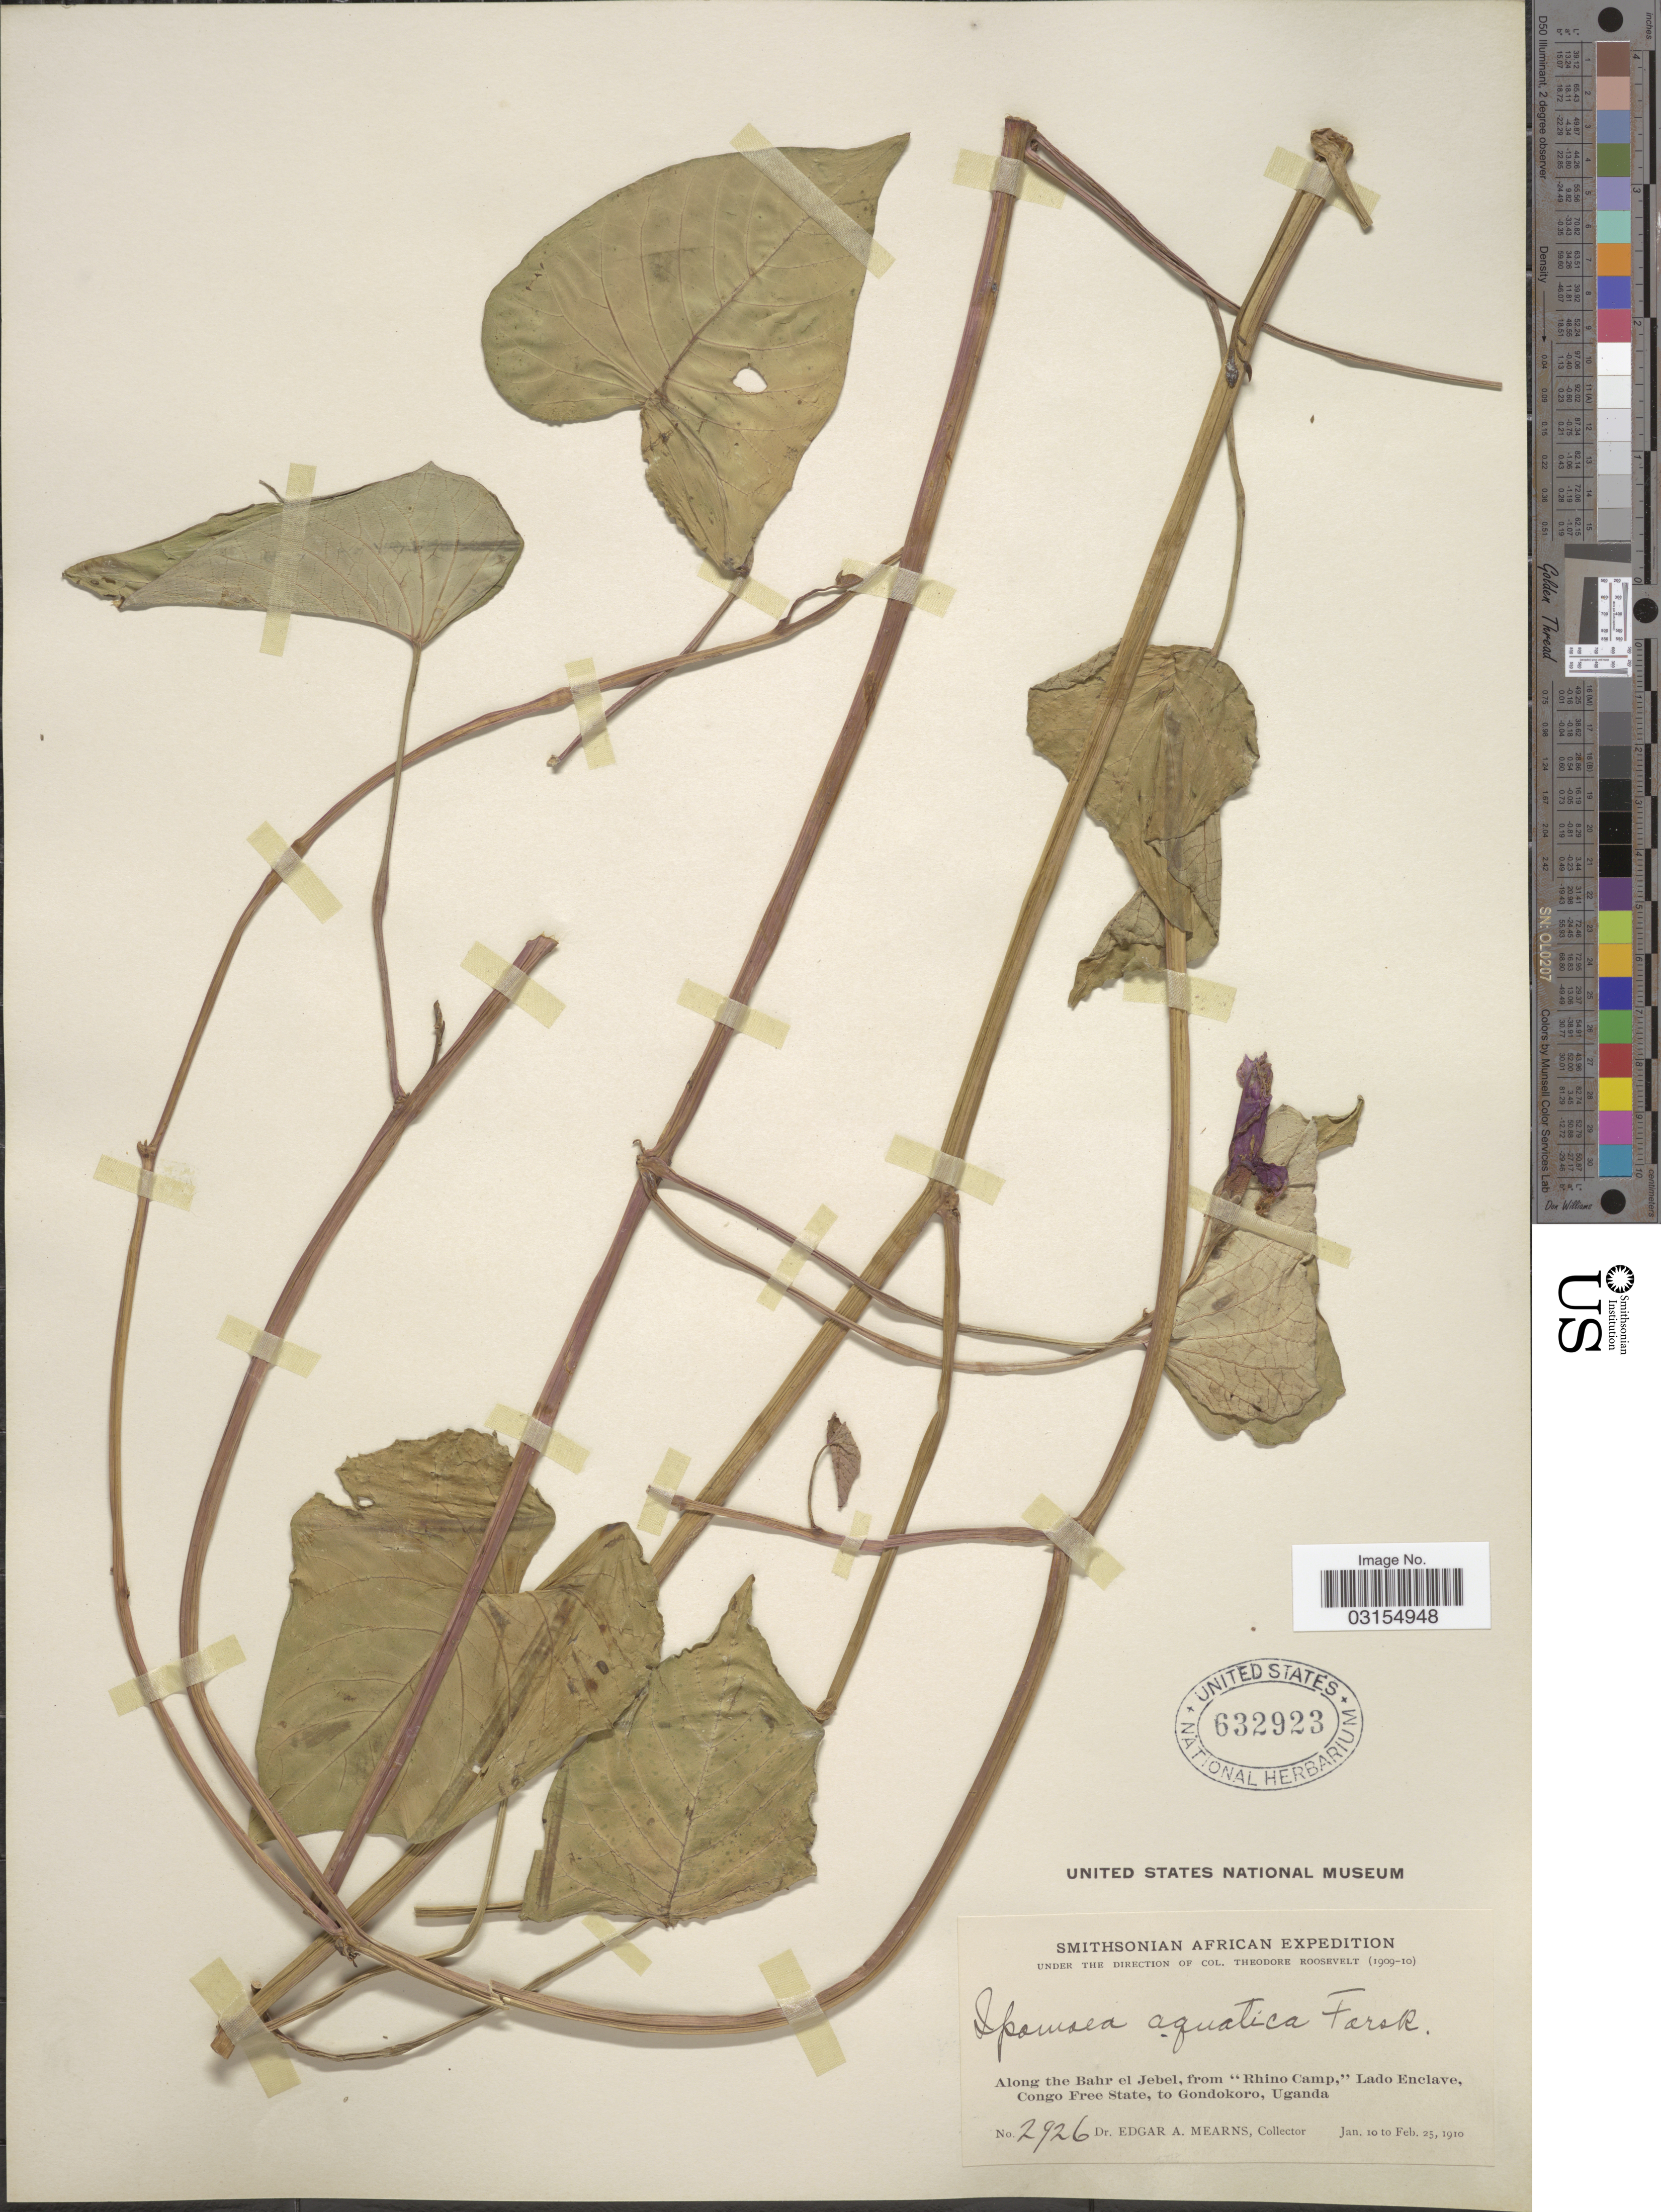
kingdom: Plantae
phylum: Tracheophyta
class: Magnoliopsida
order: Solanales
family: Convolvulaceae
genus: Ipomoea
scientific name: Ipomoea aquatica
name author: Forssk.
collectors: E. A. Mearns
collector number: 2926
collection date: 1910-01-10/1910-02-25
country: South Sudan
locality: Along the Bahr el Jebel, from "Rhino Camp," Lado Enclave, Congo Free State, to Gondokoro.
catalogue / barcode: US 632923